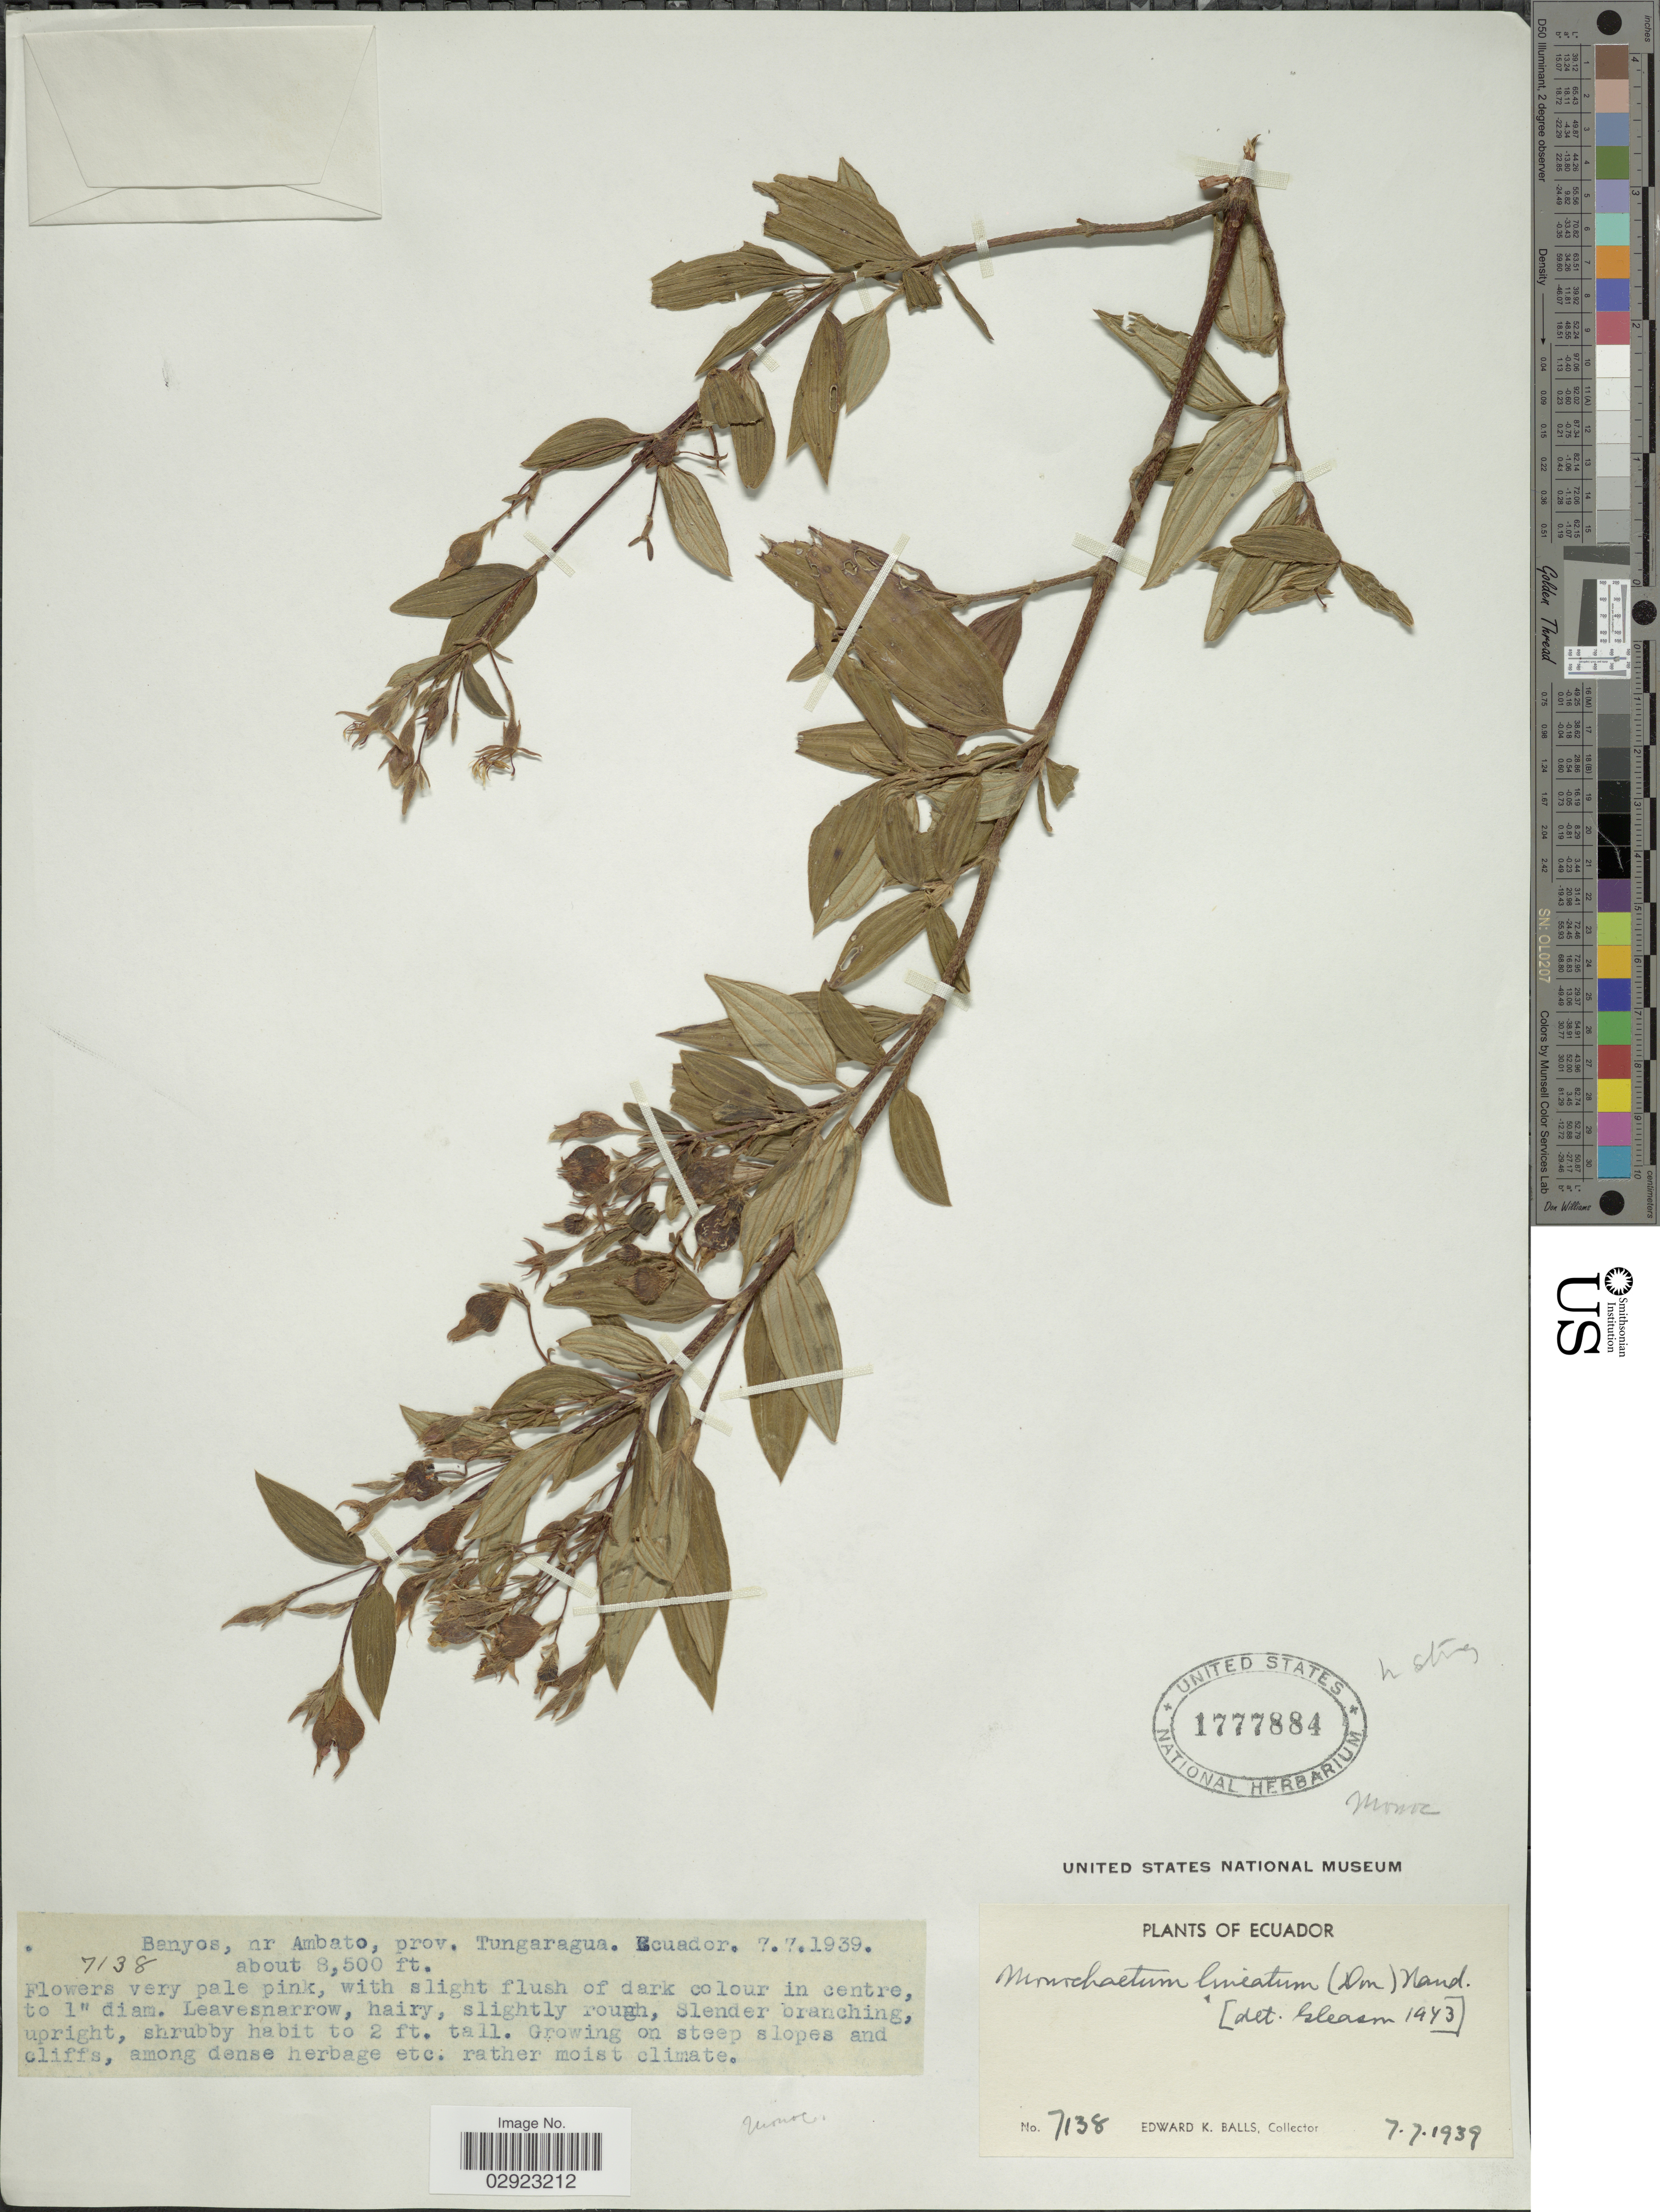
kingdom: Plantae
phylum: Tracheophyta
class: Magnoliopsida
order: Myrtales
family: Melastomataceae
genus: Monochaetum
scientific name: Monochaetum lineatum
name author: (D. Don) Naudin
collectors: E. K. Balls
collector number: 7138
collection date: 1939-07-07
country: Ecuador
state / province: Tungurahua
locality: Banyos, nr Ambato.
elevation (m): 2591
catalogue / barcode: US 1777884